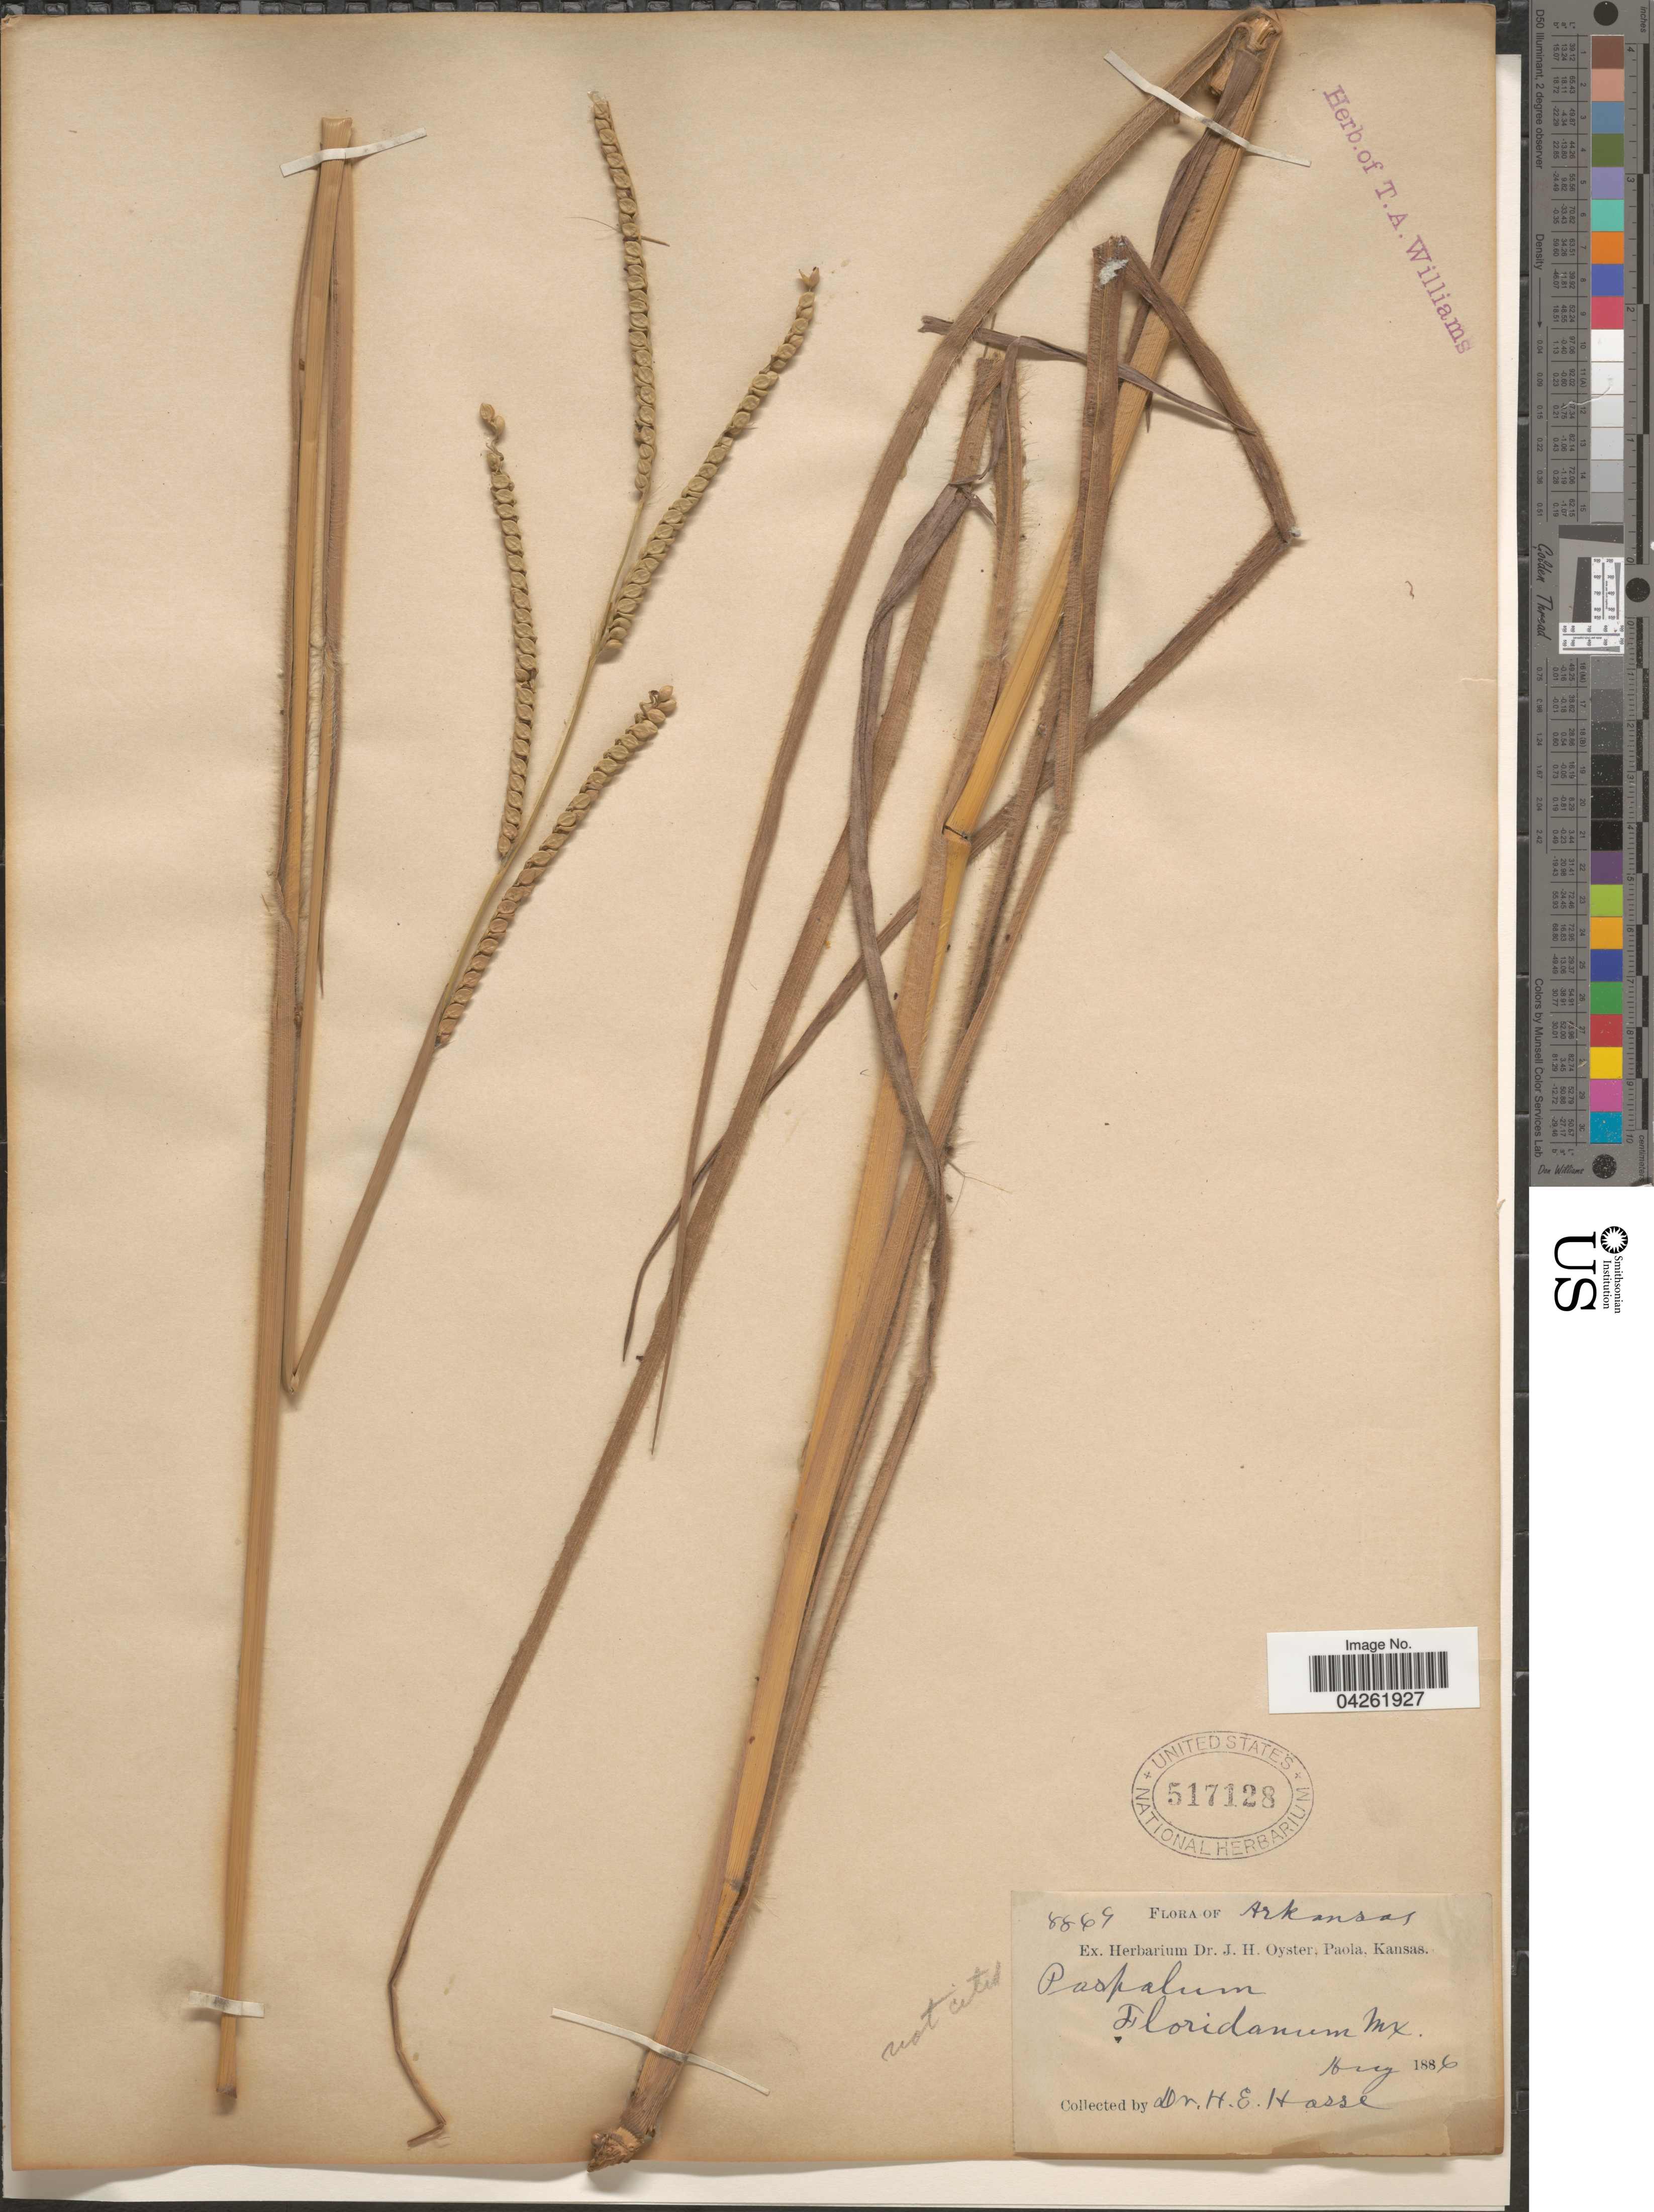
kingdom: Plantae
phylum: Tracheophyta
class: Liliopsida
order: Poales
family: Poaceae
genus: Paspalum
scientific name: Paspalum floridanum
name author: Michx.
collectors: H. E. Hasse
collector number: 8869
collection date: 1886-08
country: United States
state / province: Arkansas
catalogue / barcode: US 517128